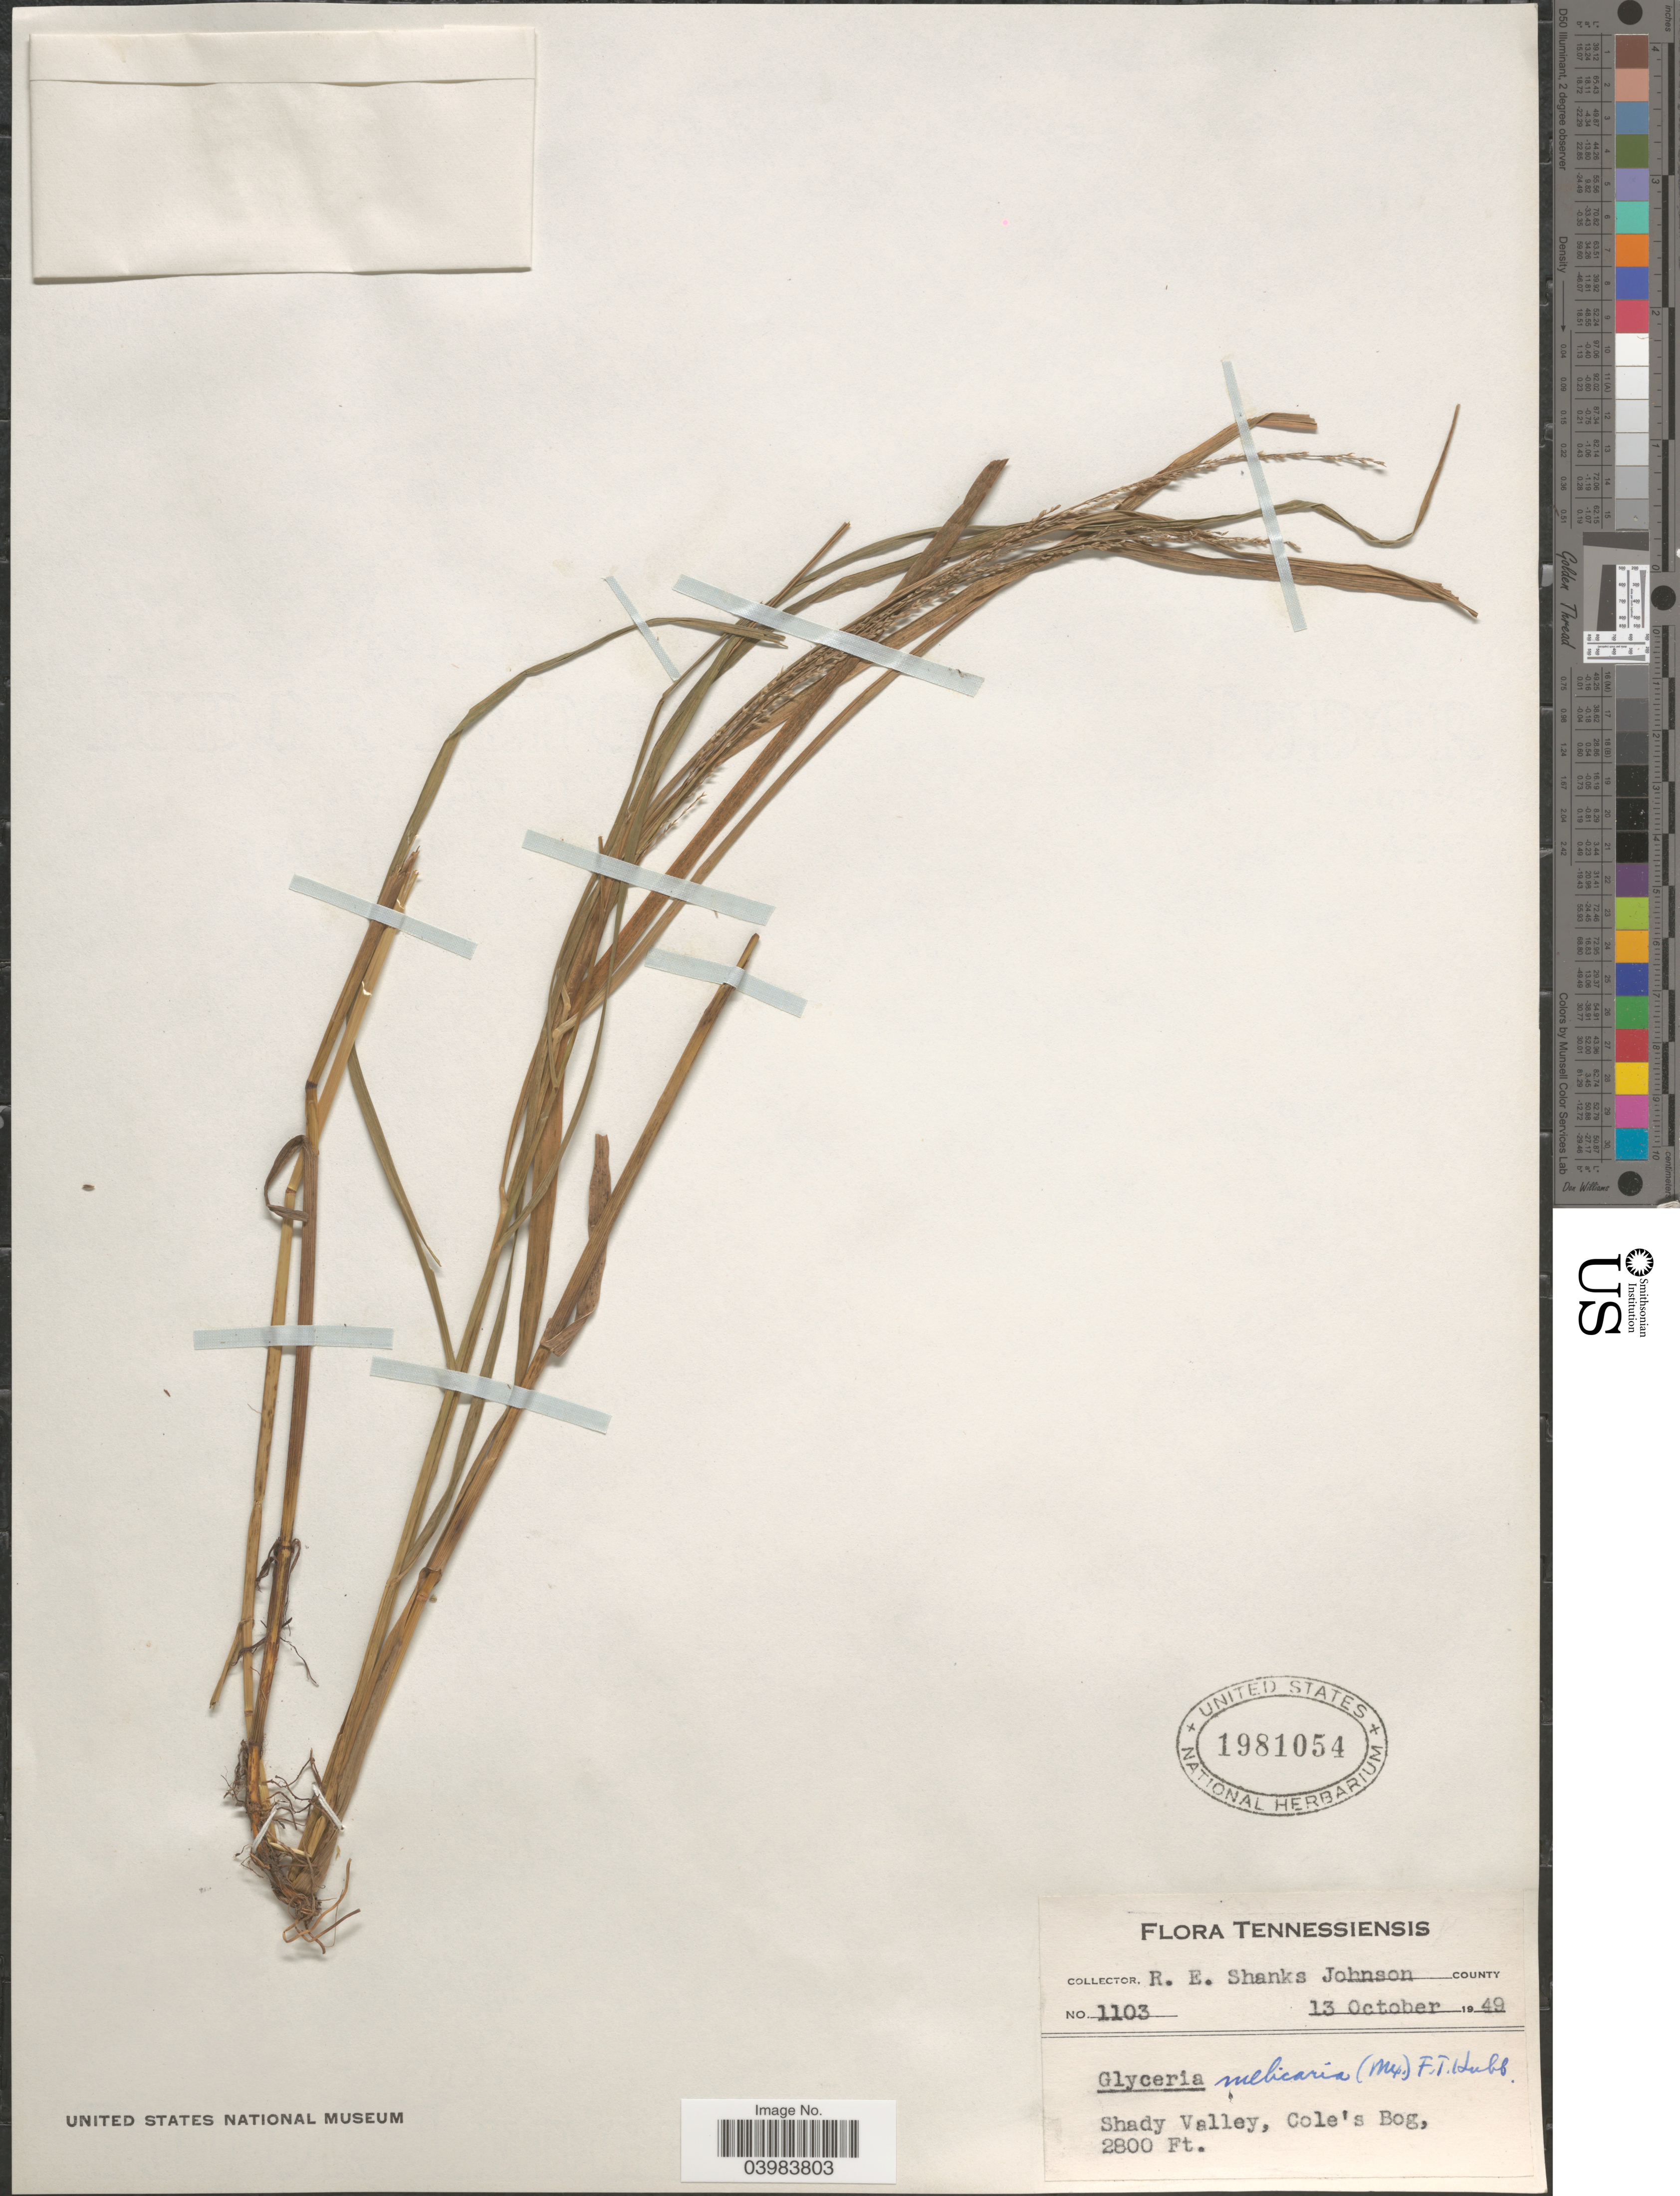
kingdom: Plantae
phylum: Tracheophyta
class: Liliopsida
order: Poales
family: Poaceae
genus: Glyceria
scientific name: Glyceria melicaria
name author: (Michx.) F.T. Hubb.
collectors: R. Shanks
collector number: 1103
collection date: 1949-10-13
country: United States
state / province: Tennessee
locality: Johnson County. Shady Valley, Cole's Bog.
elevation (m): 853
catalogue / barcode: US 1981054